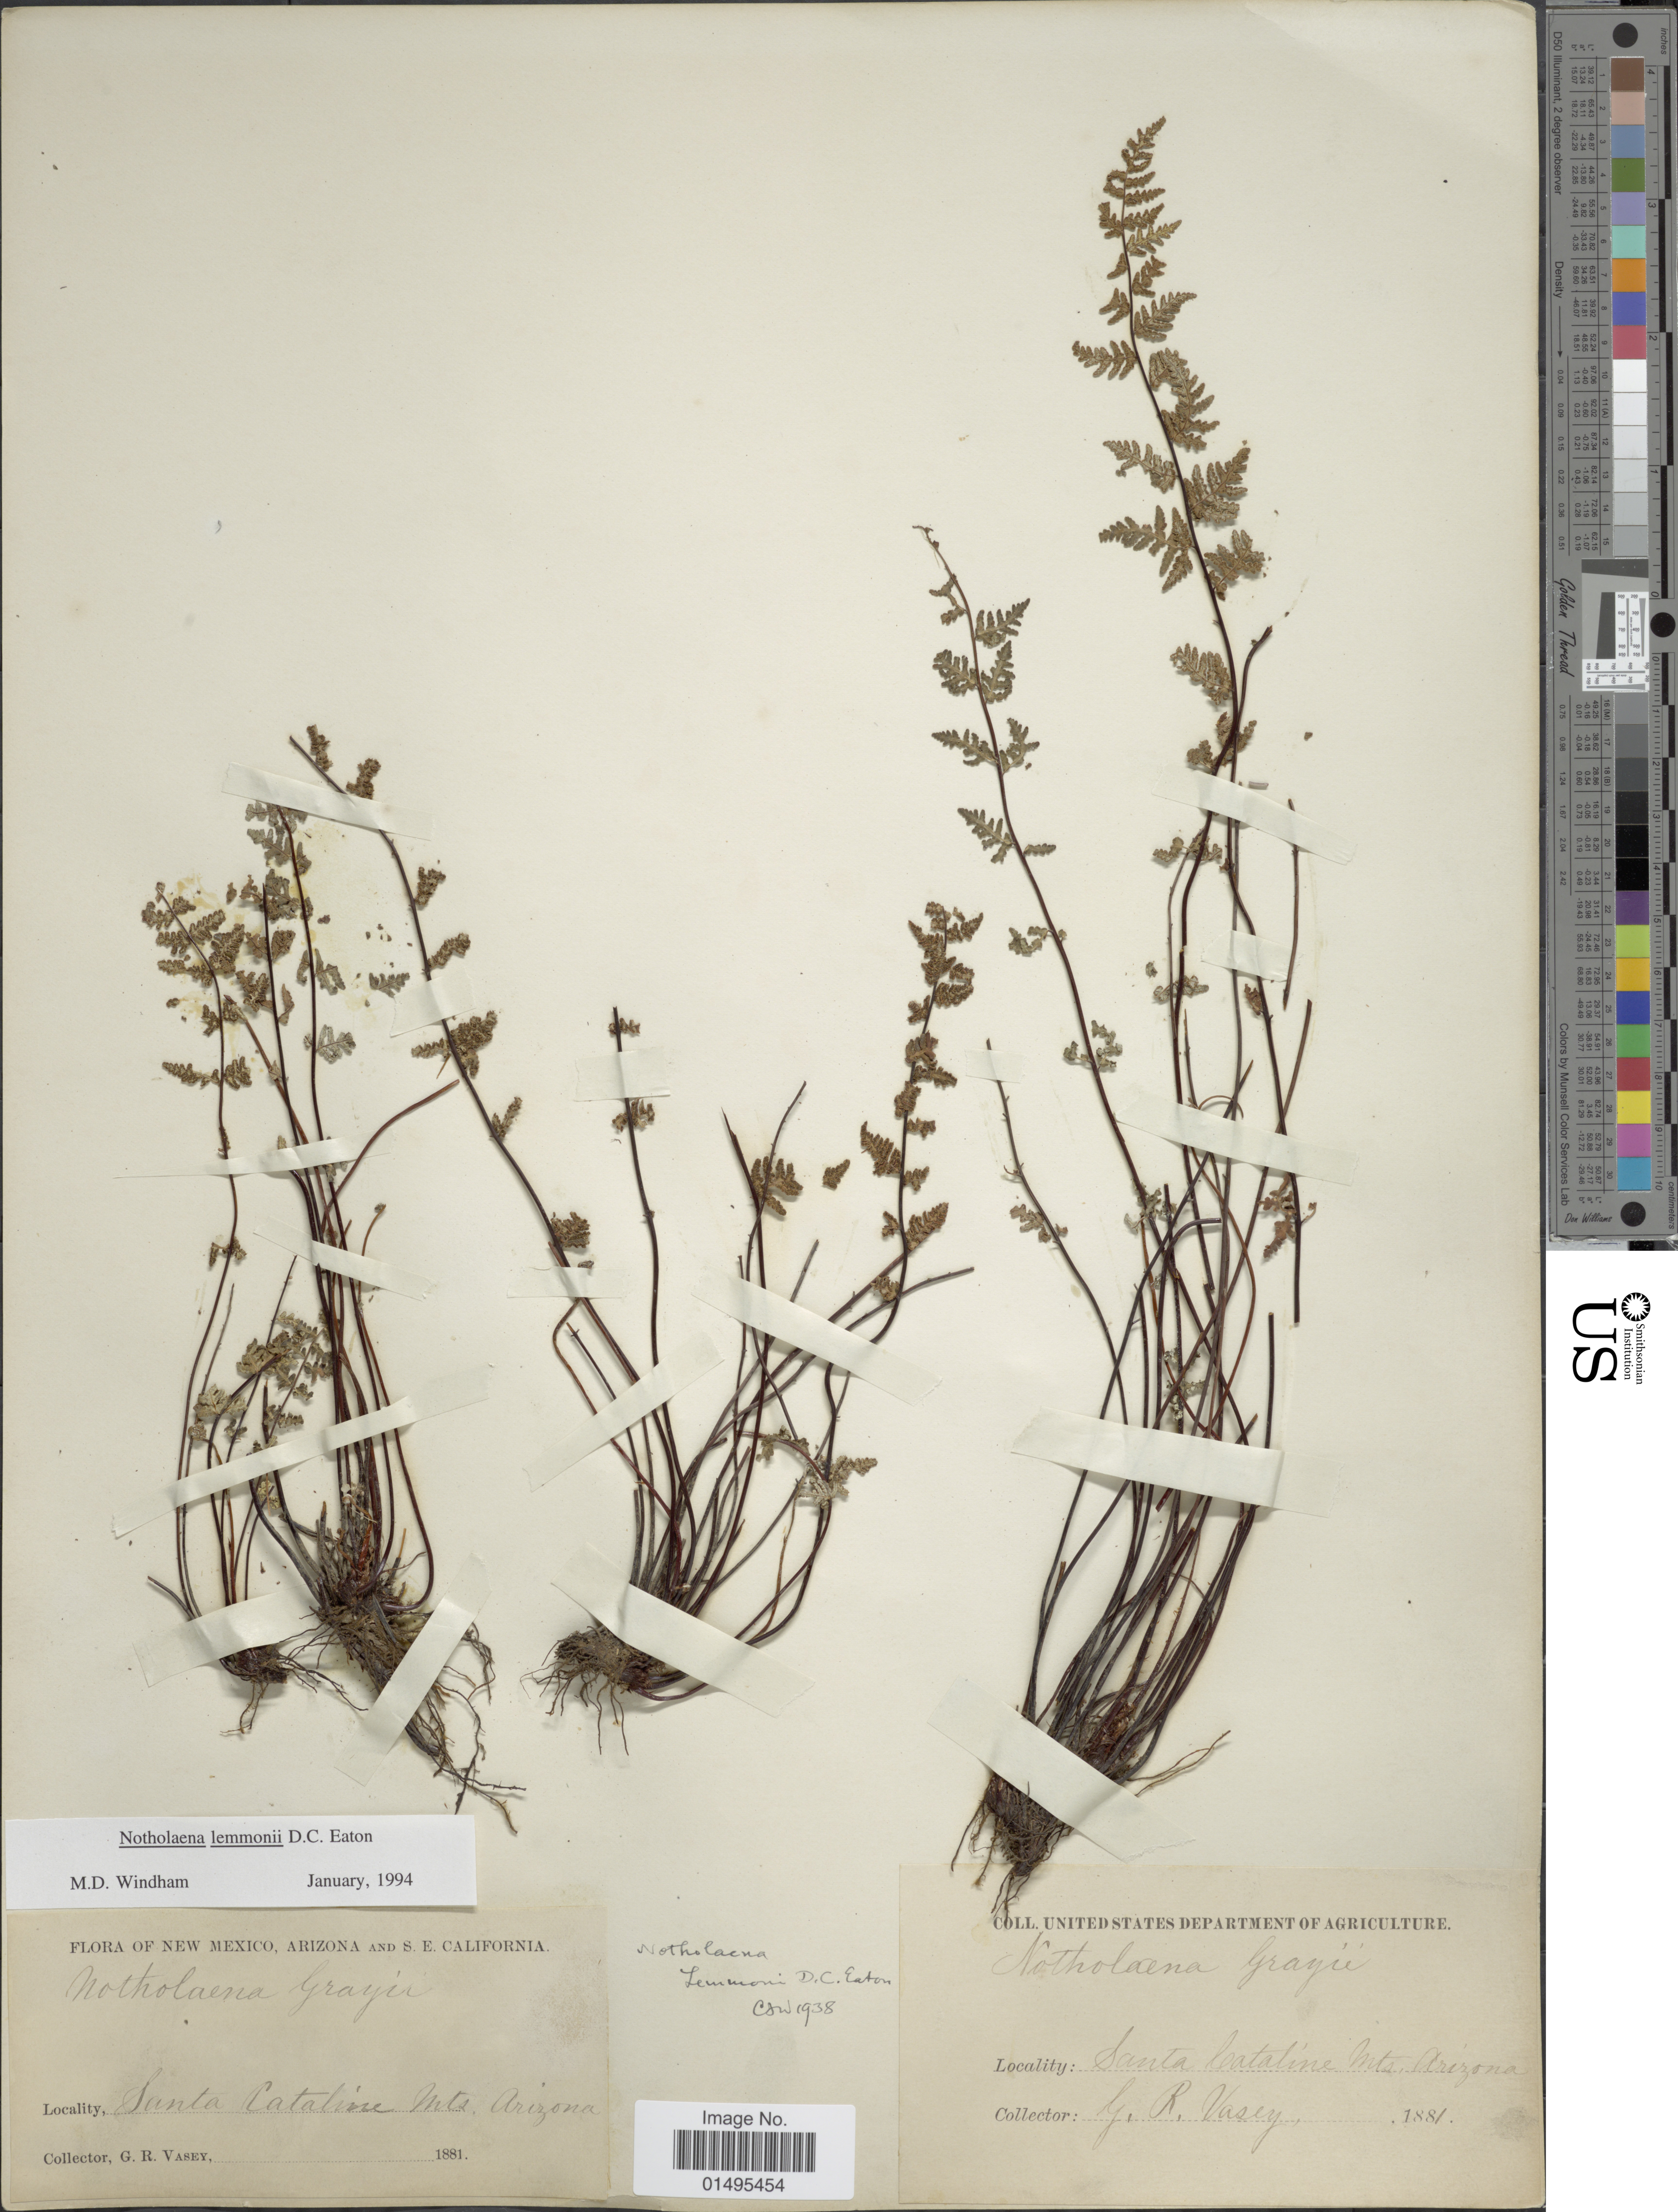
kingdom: Plantae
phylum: Tracheophyta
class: Polypodiopsida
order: Polypodiales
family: Pteridaceae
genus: Notholaena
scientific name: Notholaena lemmonii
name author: D.C. Eaton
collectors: G. R. Vasey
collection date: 1881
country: United States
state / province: Arizona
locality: Santa Catalina Mts., Arizona